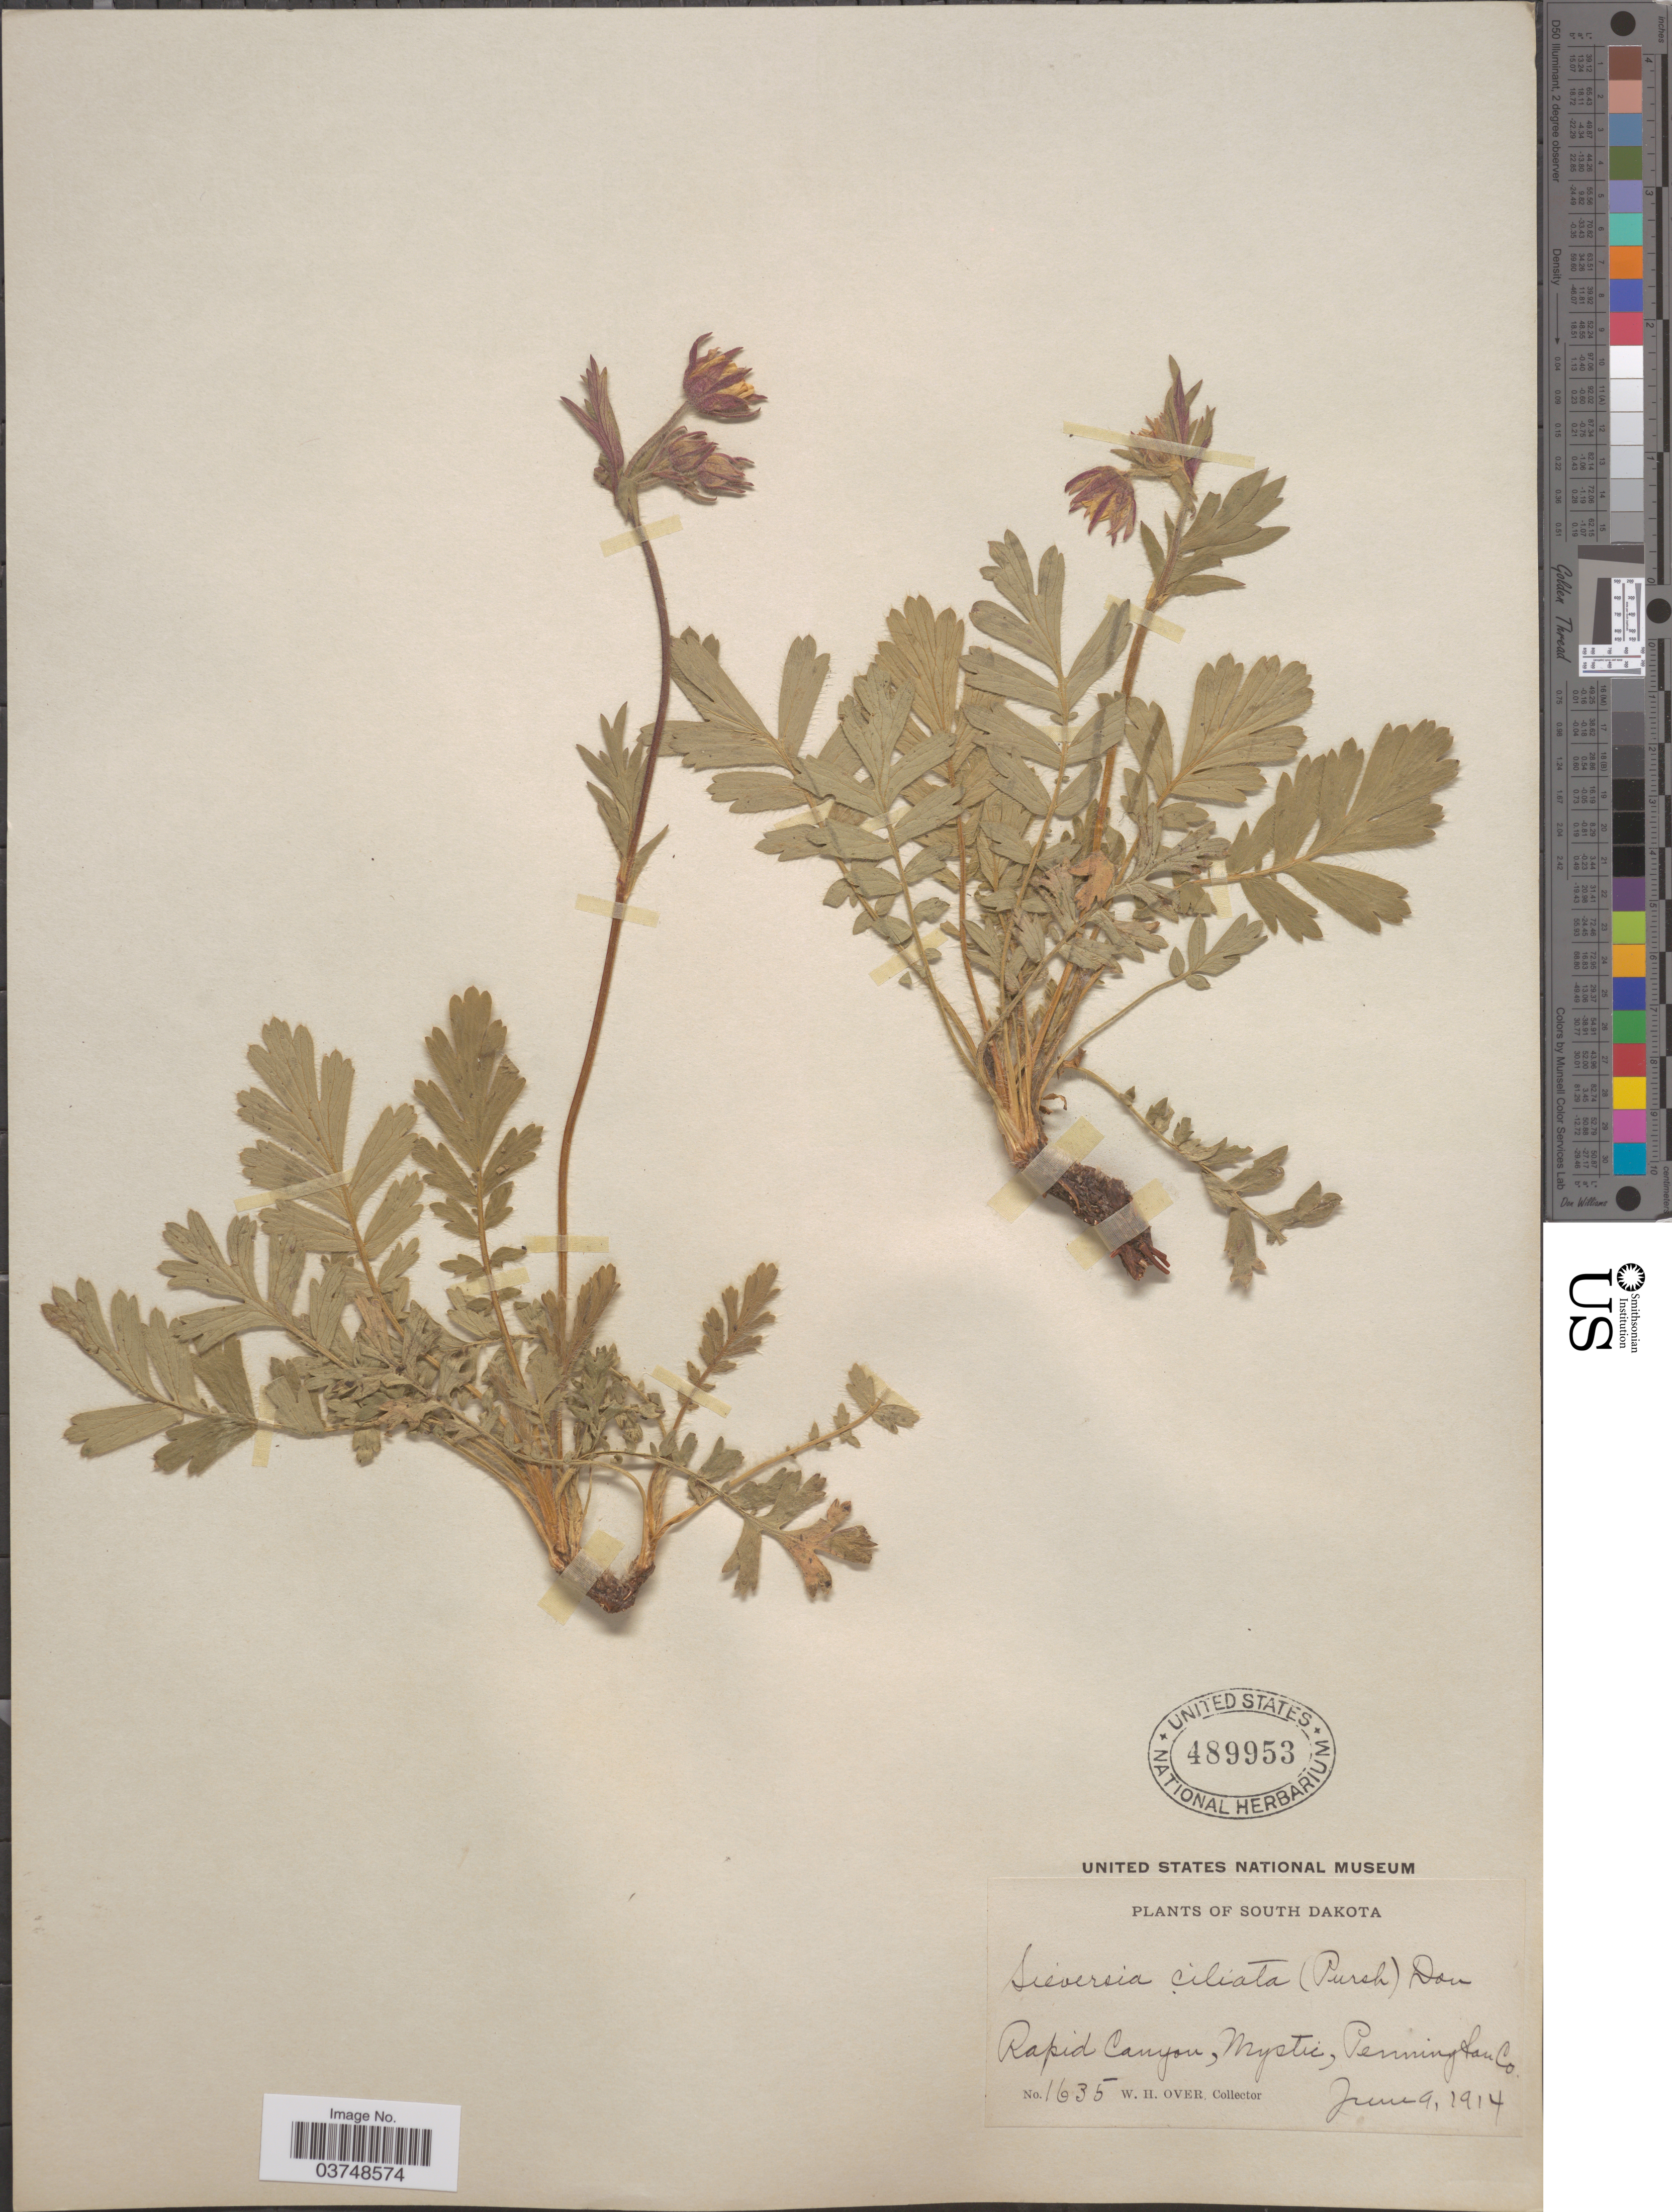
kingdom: Plantae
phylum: Tracheophyta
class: Magnoliopsida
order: Rosales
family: Rosaceae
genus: Geum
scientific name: Geum triflorum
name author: Pursh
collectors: W. Over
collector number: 1635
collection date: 1914-06-09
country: United States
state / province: South Dakota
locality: Rapid Canyon, Mystic, Pennington Co.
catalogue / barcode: US 489953